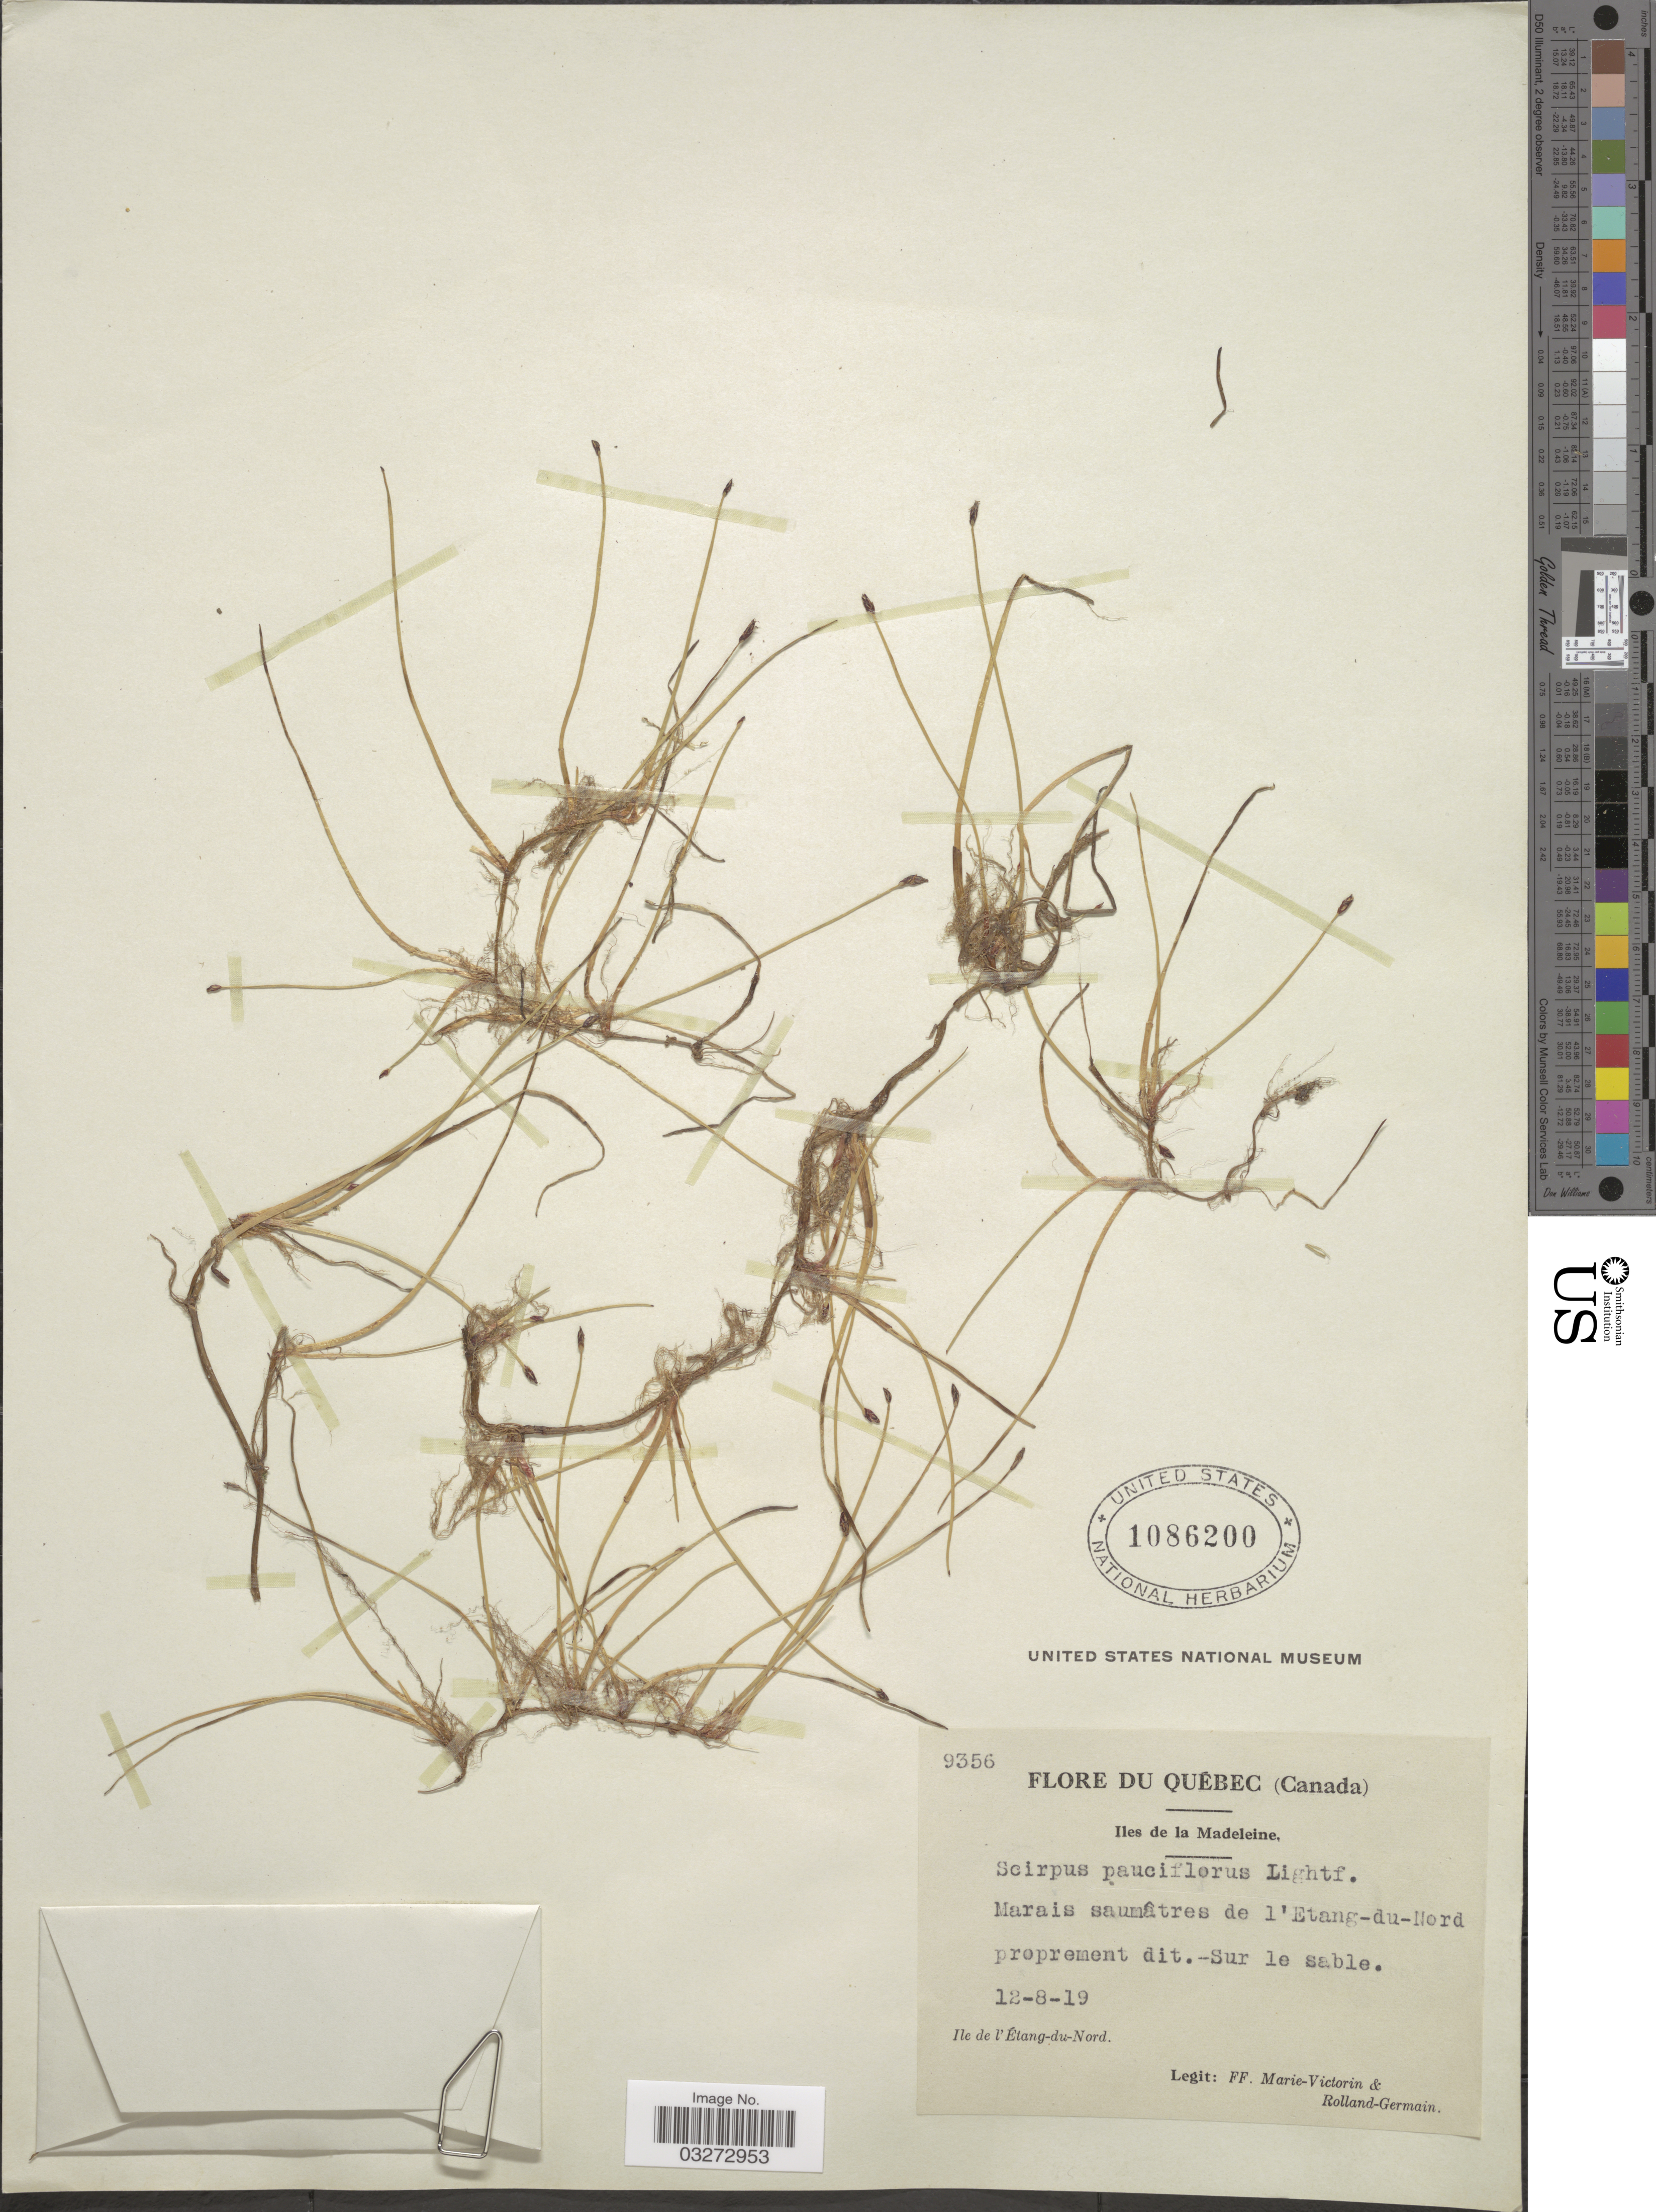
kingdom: Plantae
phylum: Tracheophyta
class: Liliopsida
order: Poales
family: Cyperaceae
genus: Eleocharis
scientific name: Eleocharis quinqueflora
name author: (Hartmann) O. Schwarz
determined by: Strong, Mark T., (BOT), Smithsonian Institution - National Museum of Natural History (UNITED STATES)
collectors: F. Marie-Victorin & Rolland-Germain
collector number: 9356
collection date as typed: Transcribed d/m/y: 12/8/19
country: Canada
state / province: Quebec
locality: Iles de la Madeleine. Marais saumâtres de l'Etang-du-Nord. Ile de l'Étang-du-Nord.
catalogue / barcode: US 1086200